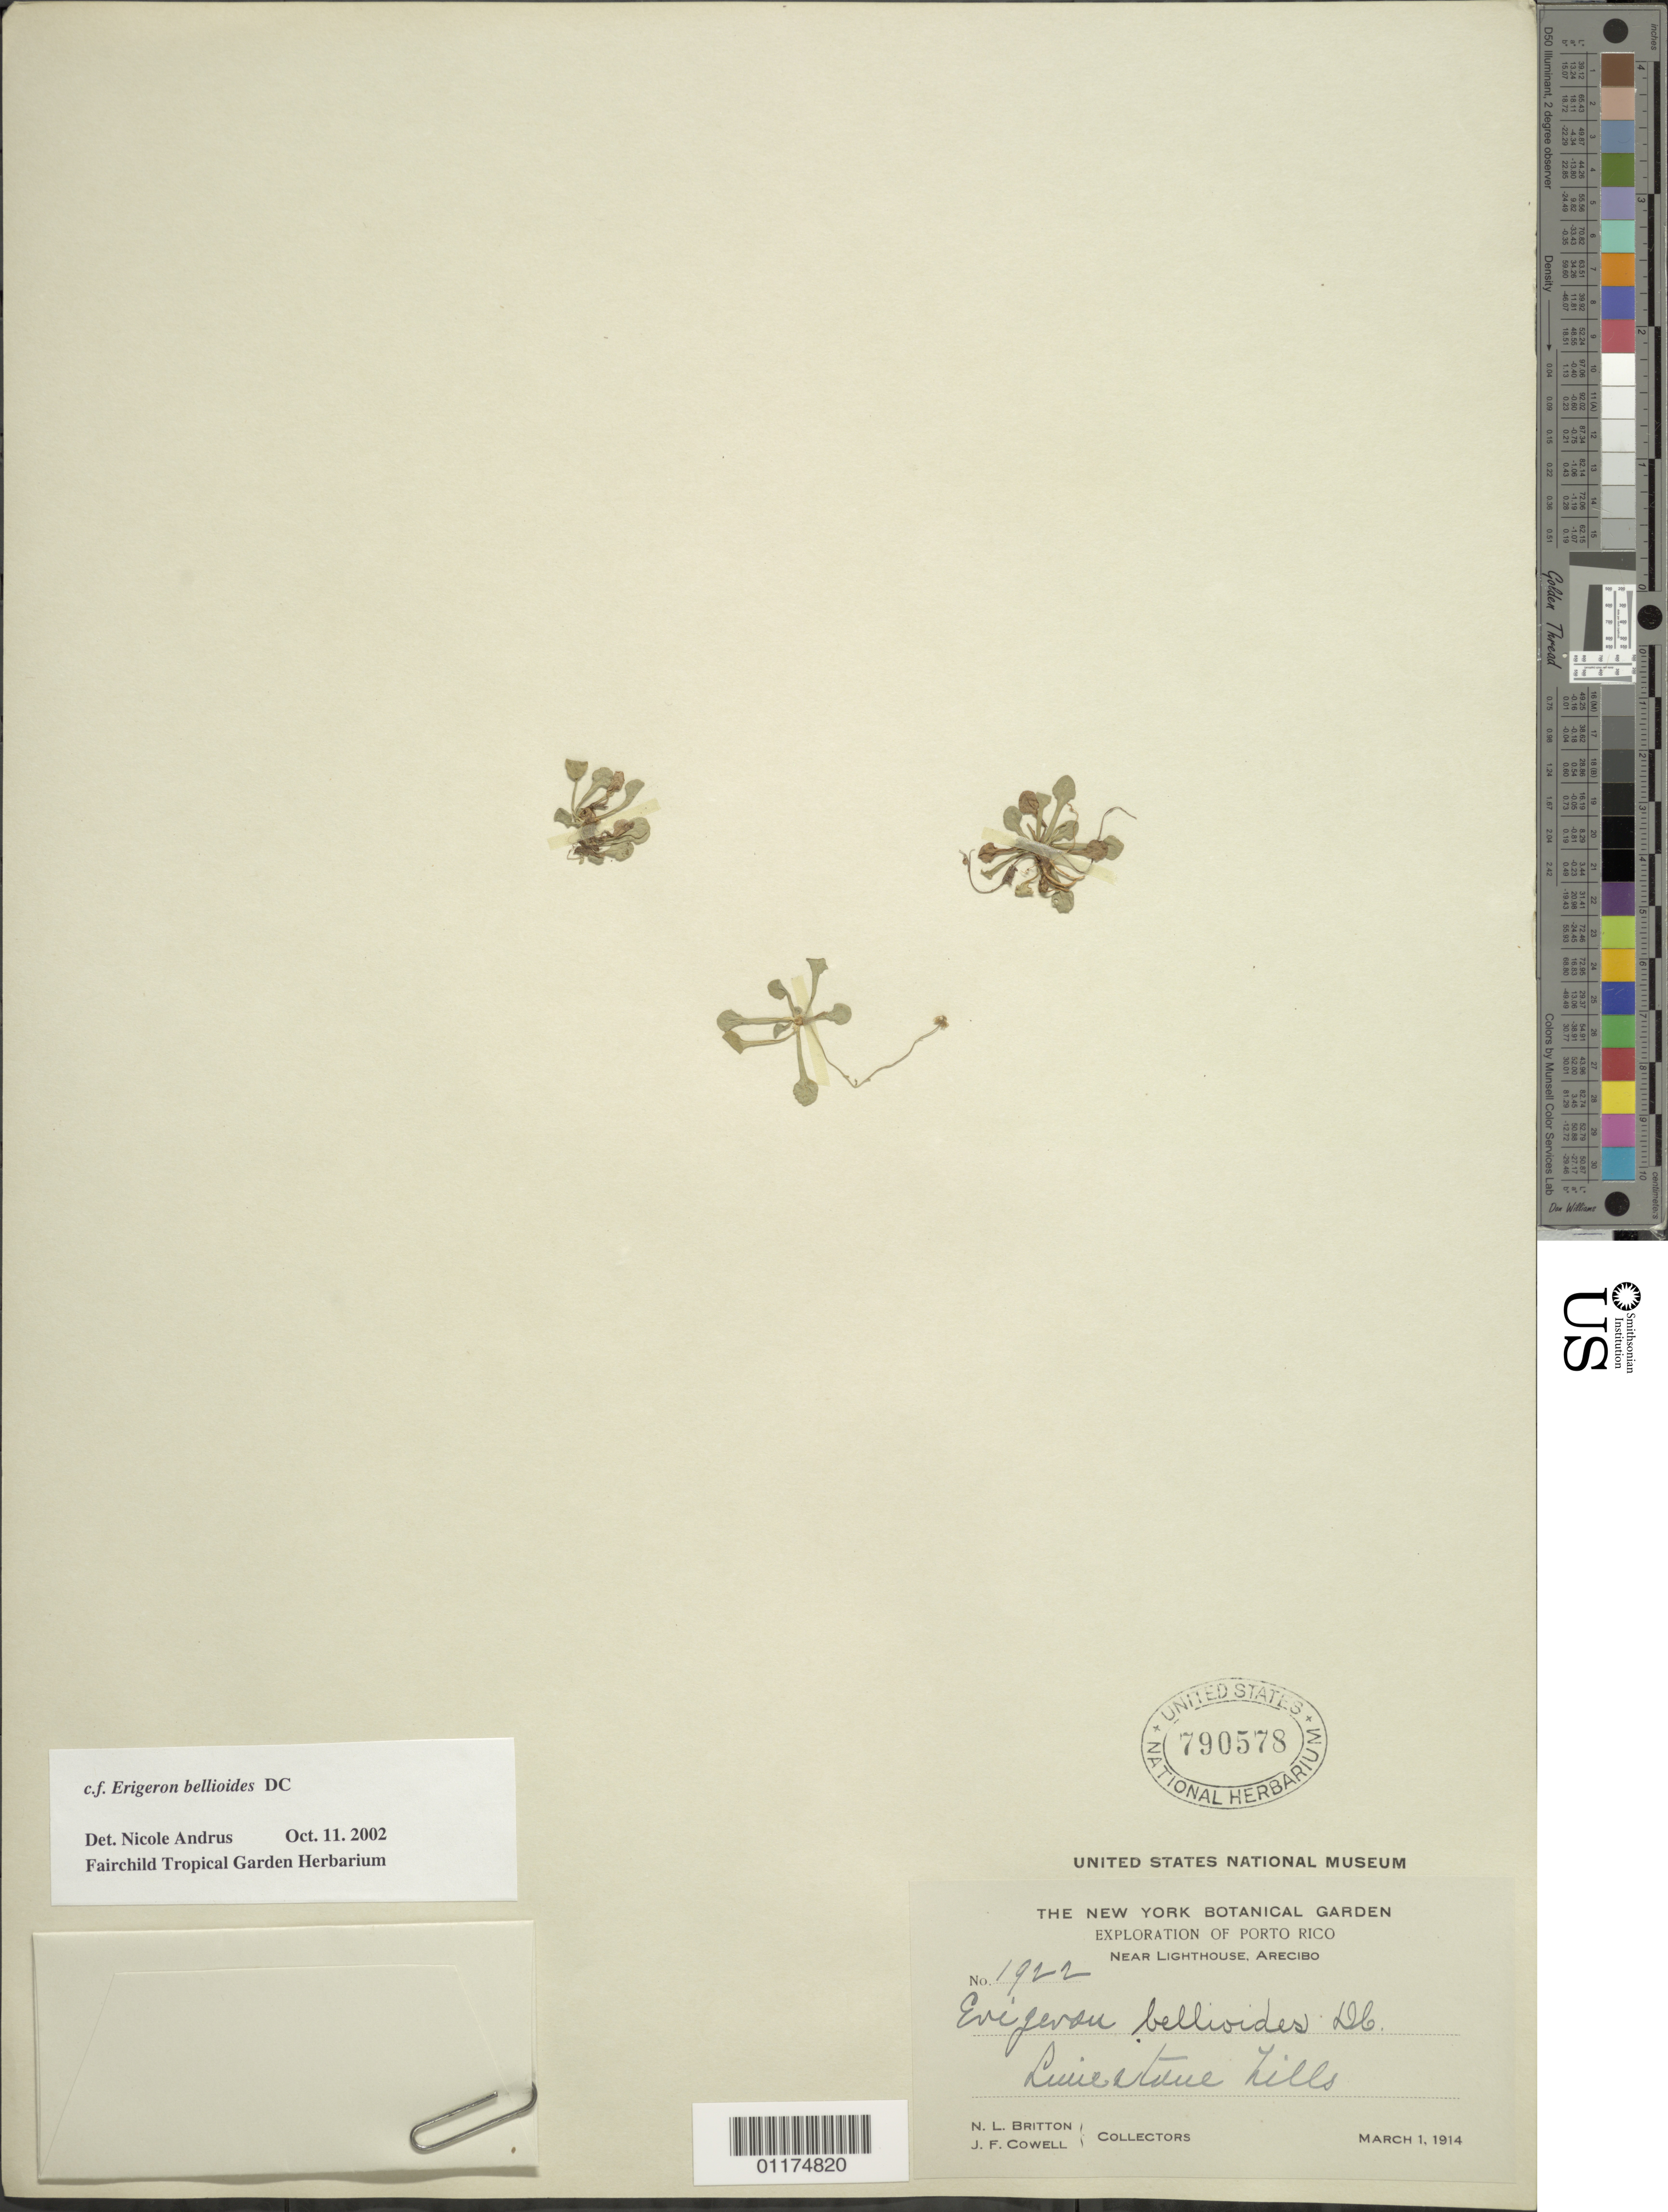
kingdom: Plantae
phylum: Tracheophyta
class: Magnoliopsida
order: Asterales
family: Asteraceae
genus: Erigeron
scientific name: Erigeron bellioides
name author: DC.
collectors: N. Britton & J. F. Cowell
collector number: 1922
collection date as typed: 01 Mar 1914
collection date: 1914-03-01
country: Puerto Rico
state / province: Arecibo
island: Puerto Rico I.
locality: Near Lighthouse, Arecibo; -Luietue- Hilla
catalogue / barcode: US 790578